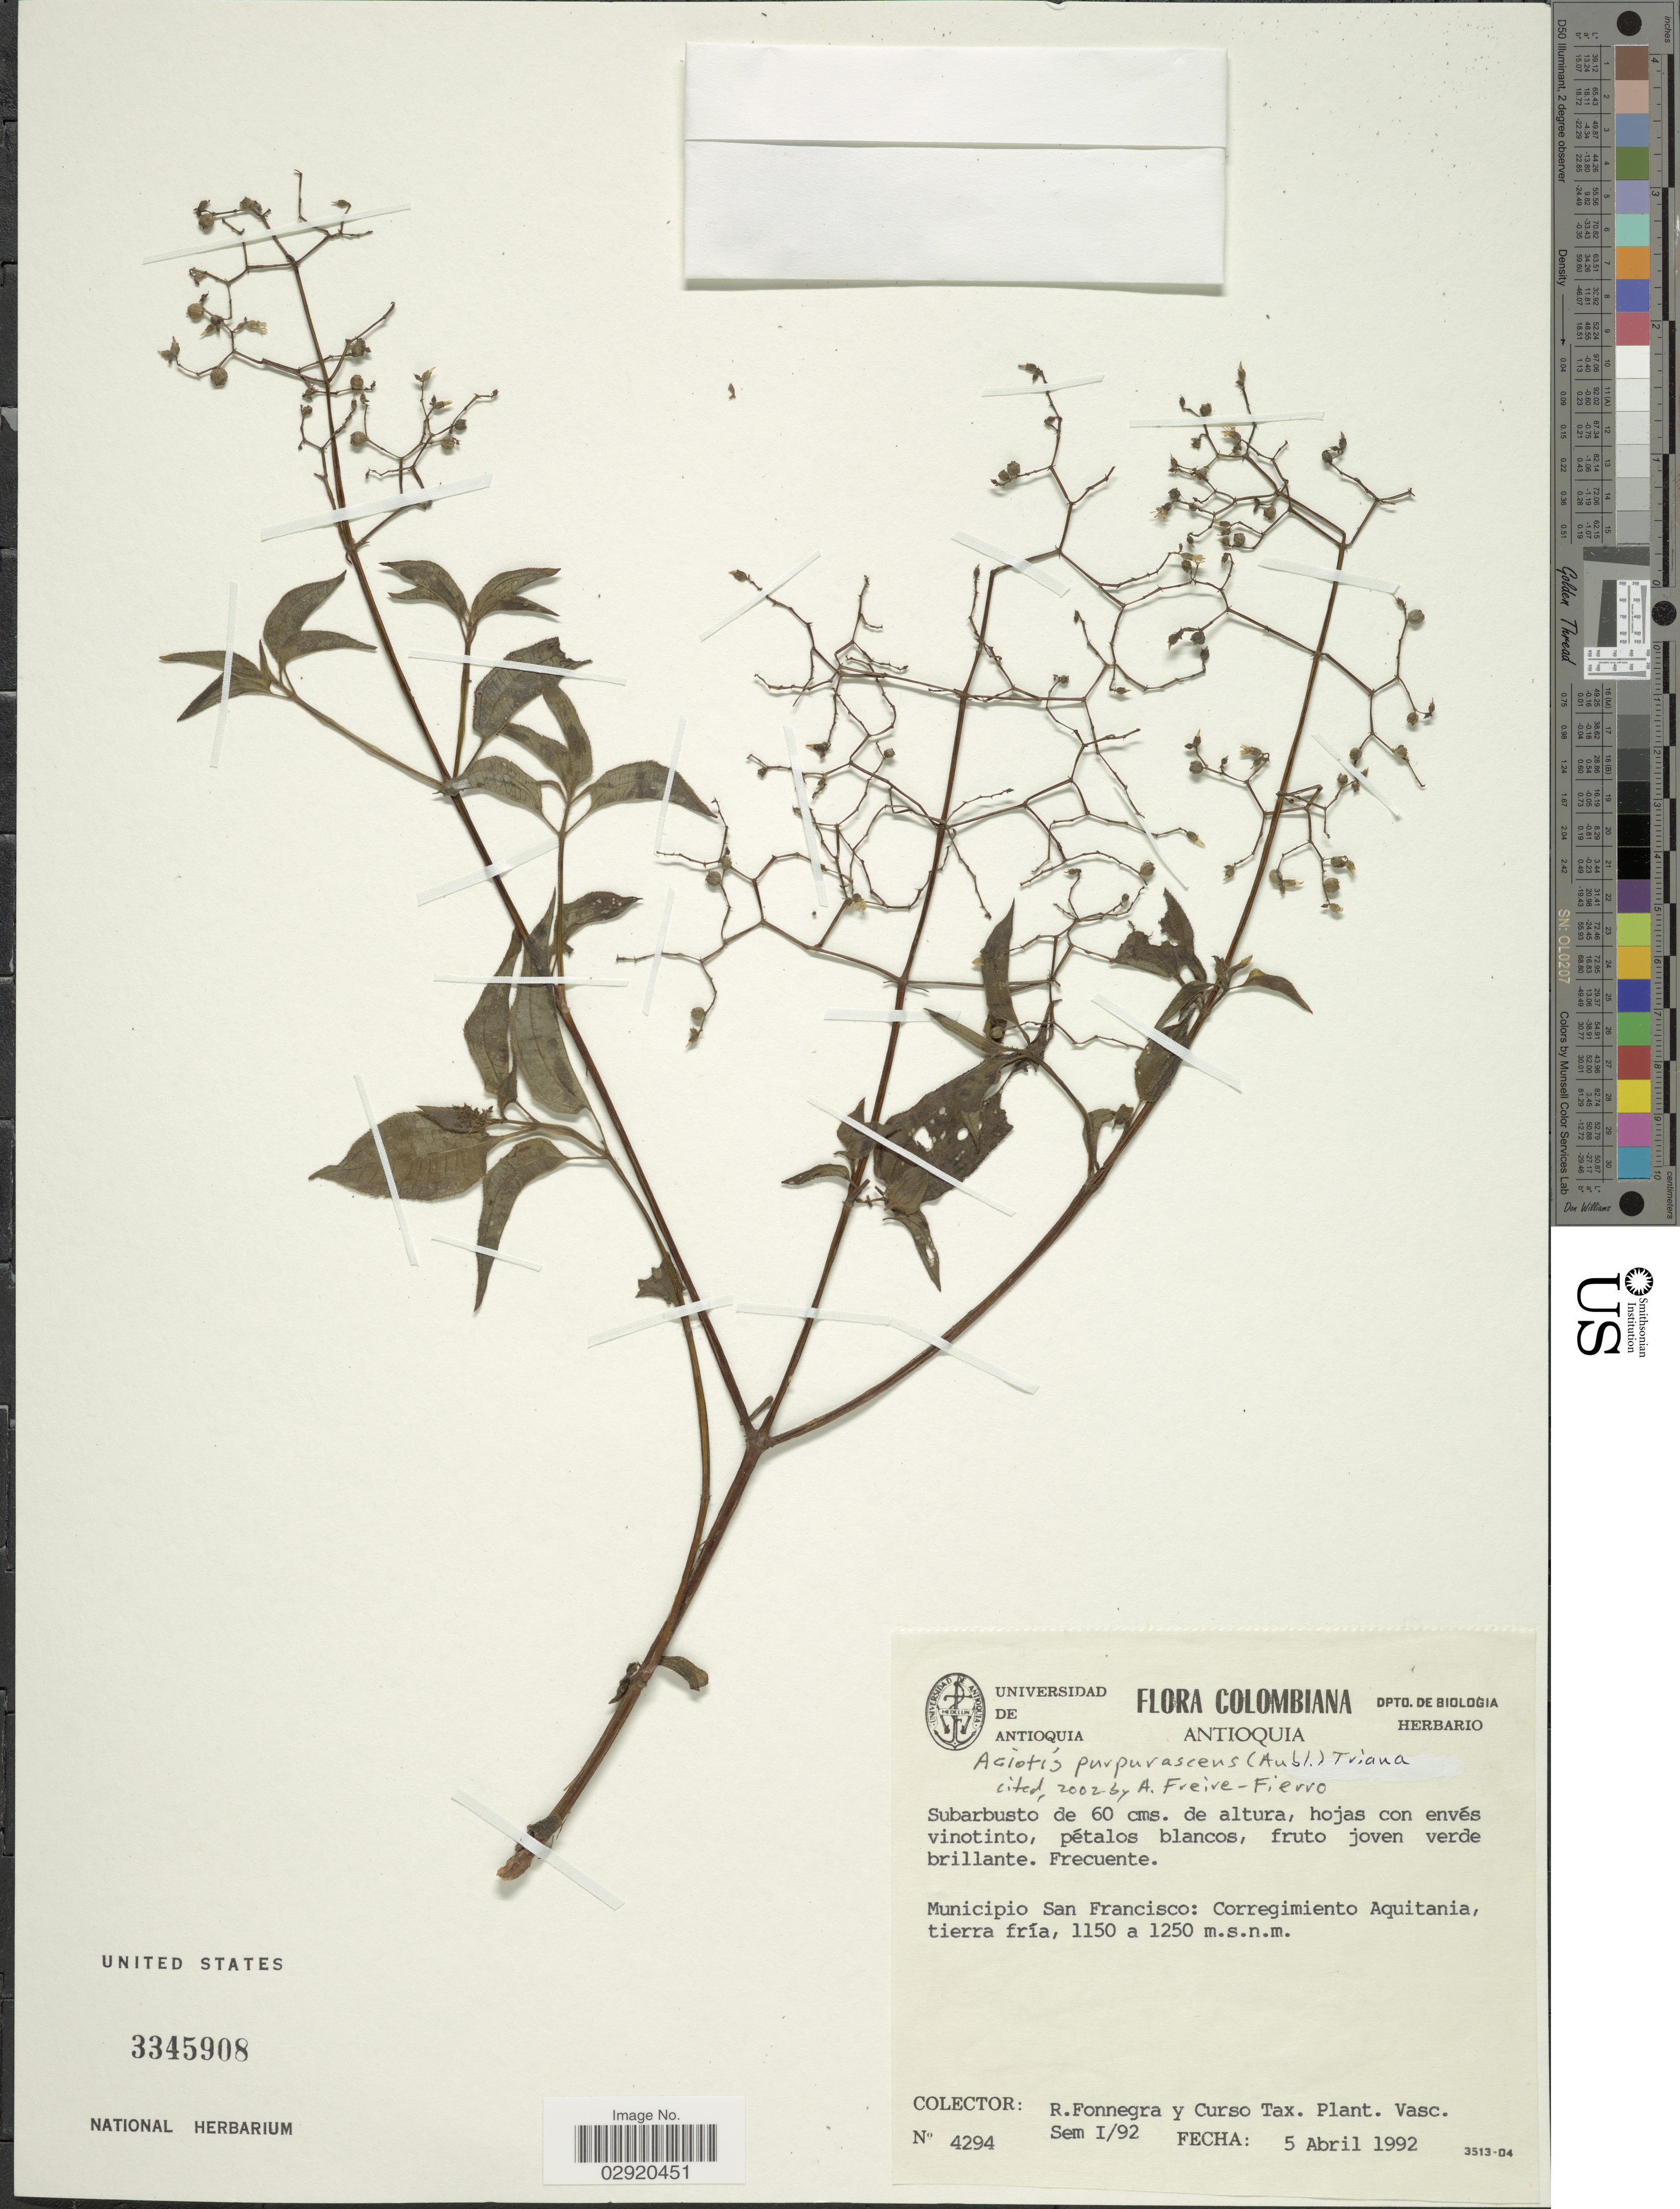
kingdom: Plantae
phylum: Tracheophyta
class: Magnoliopsida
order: Myrtales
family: Melastomataceae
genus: Aciotis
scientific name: Aciotis purpurascens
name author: (Aubl.) Triana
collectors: R. Fonnegra & Curso Tax. Plant. Vasc.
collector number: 4294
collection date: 1992-04-05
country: Colombia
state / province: Antioquia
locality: Municipio San Francisco: Corregimiento Aquitania.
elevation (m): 1150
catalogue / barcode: US 3345908